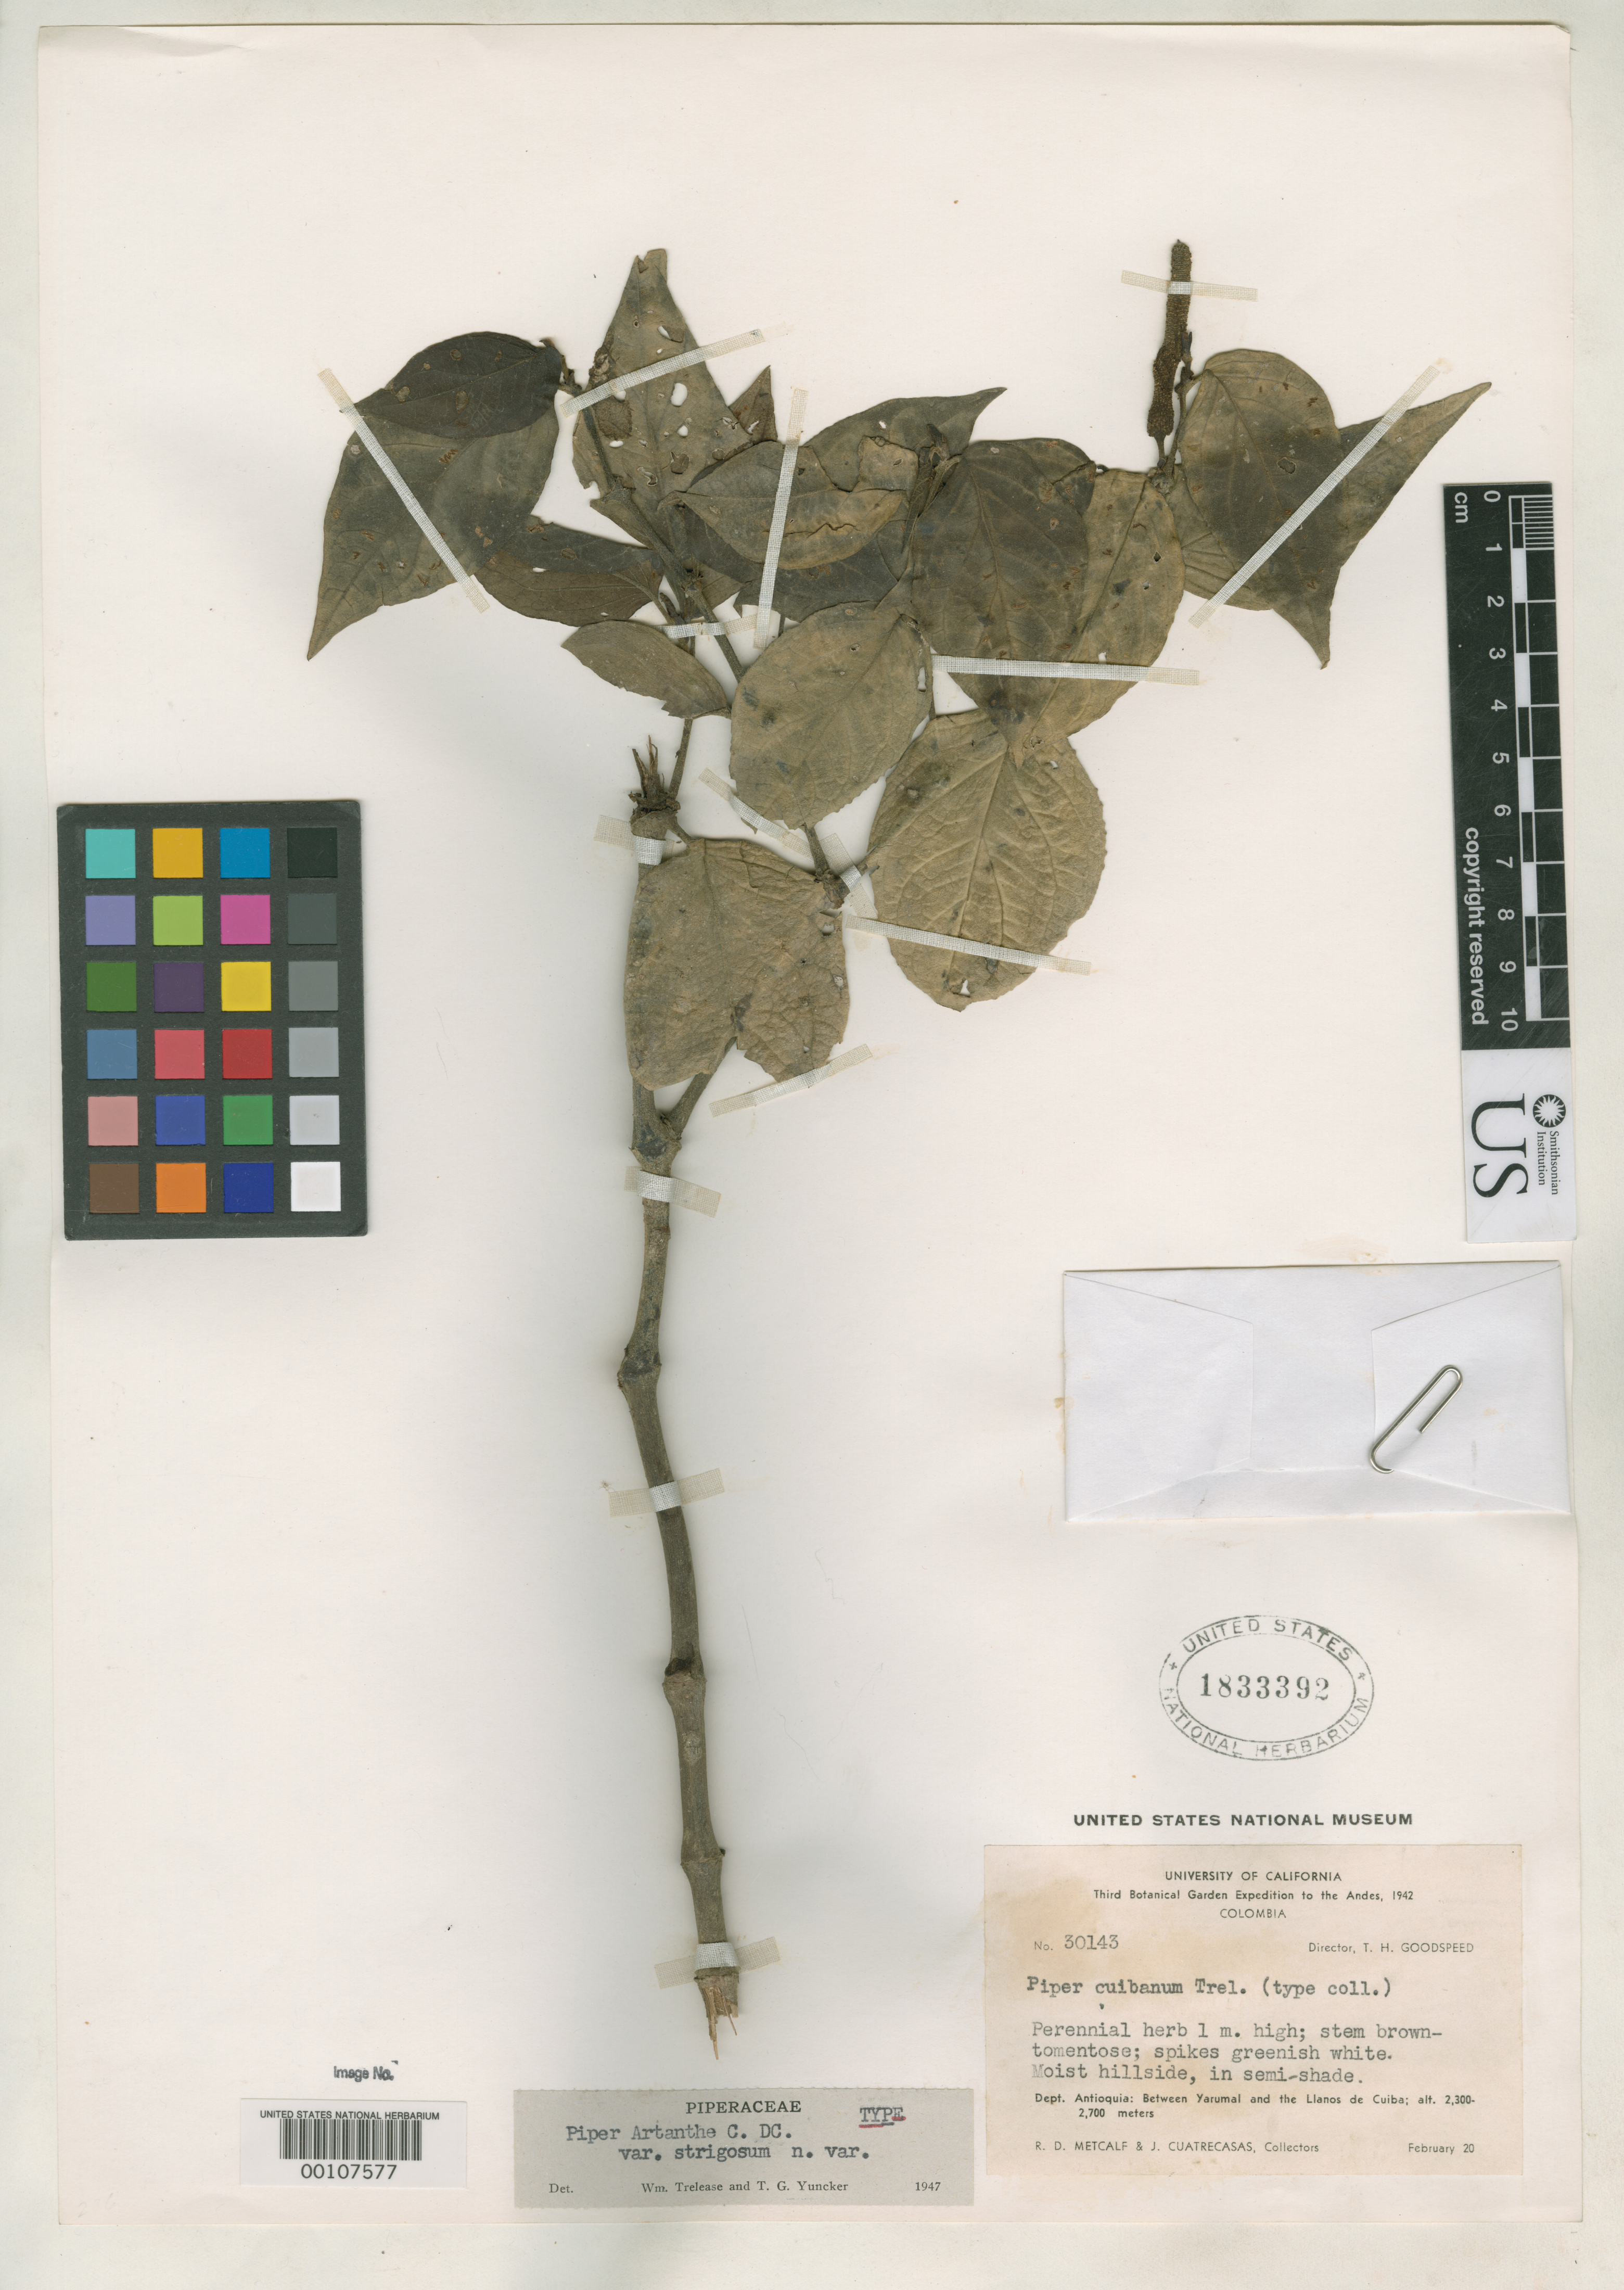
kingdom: Plantae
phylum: Tracheophyta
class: Magnoliopsida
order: Piperales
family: Piperaceae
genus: Piper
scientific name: Piper artanthe var. strigosum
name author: Trel. & Yunck.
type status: Holotype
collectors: R. D. Metcalf & J. Cuatrecasas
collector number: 30143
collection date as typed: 20 Feb 1942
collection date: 1942-02-20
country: Colombia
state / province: Antioquia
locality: Between Yarumal and the Llanos de Cuiba.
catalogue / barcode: US 1833392